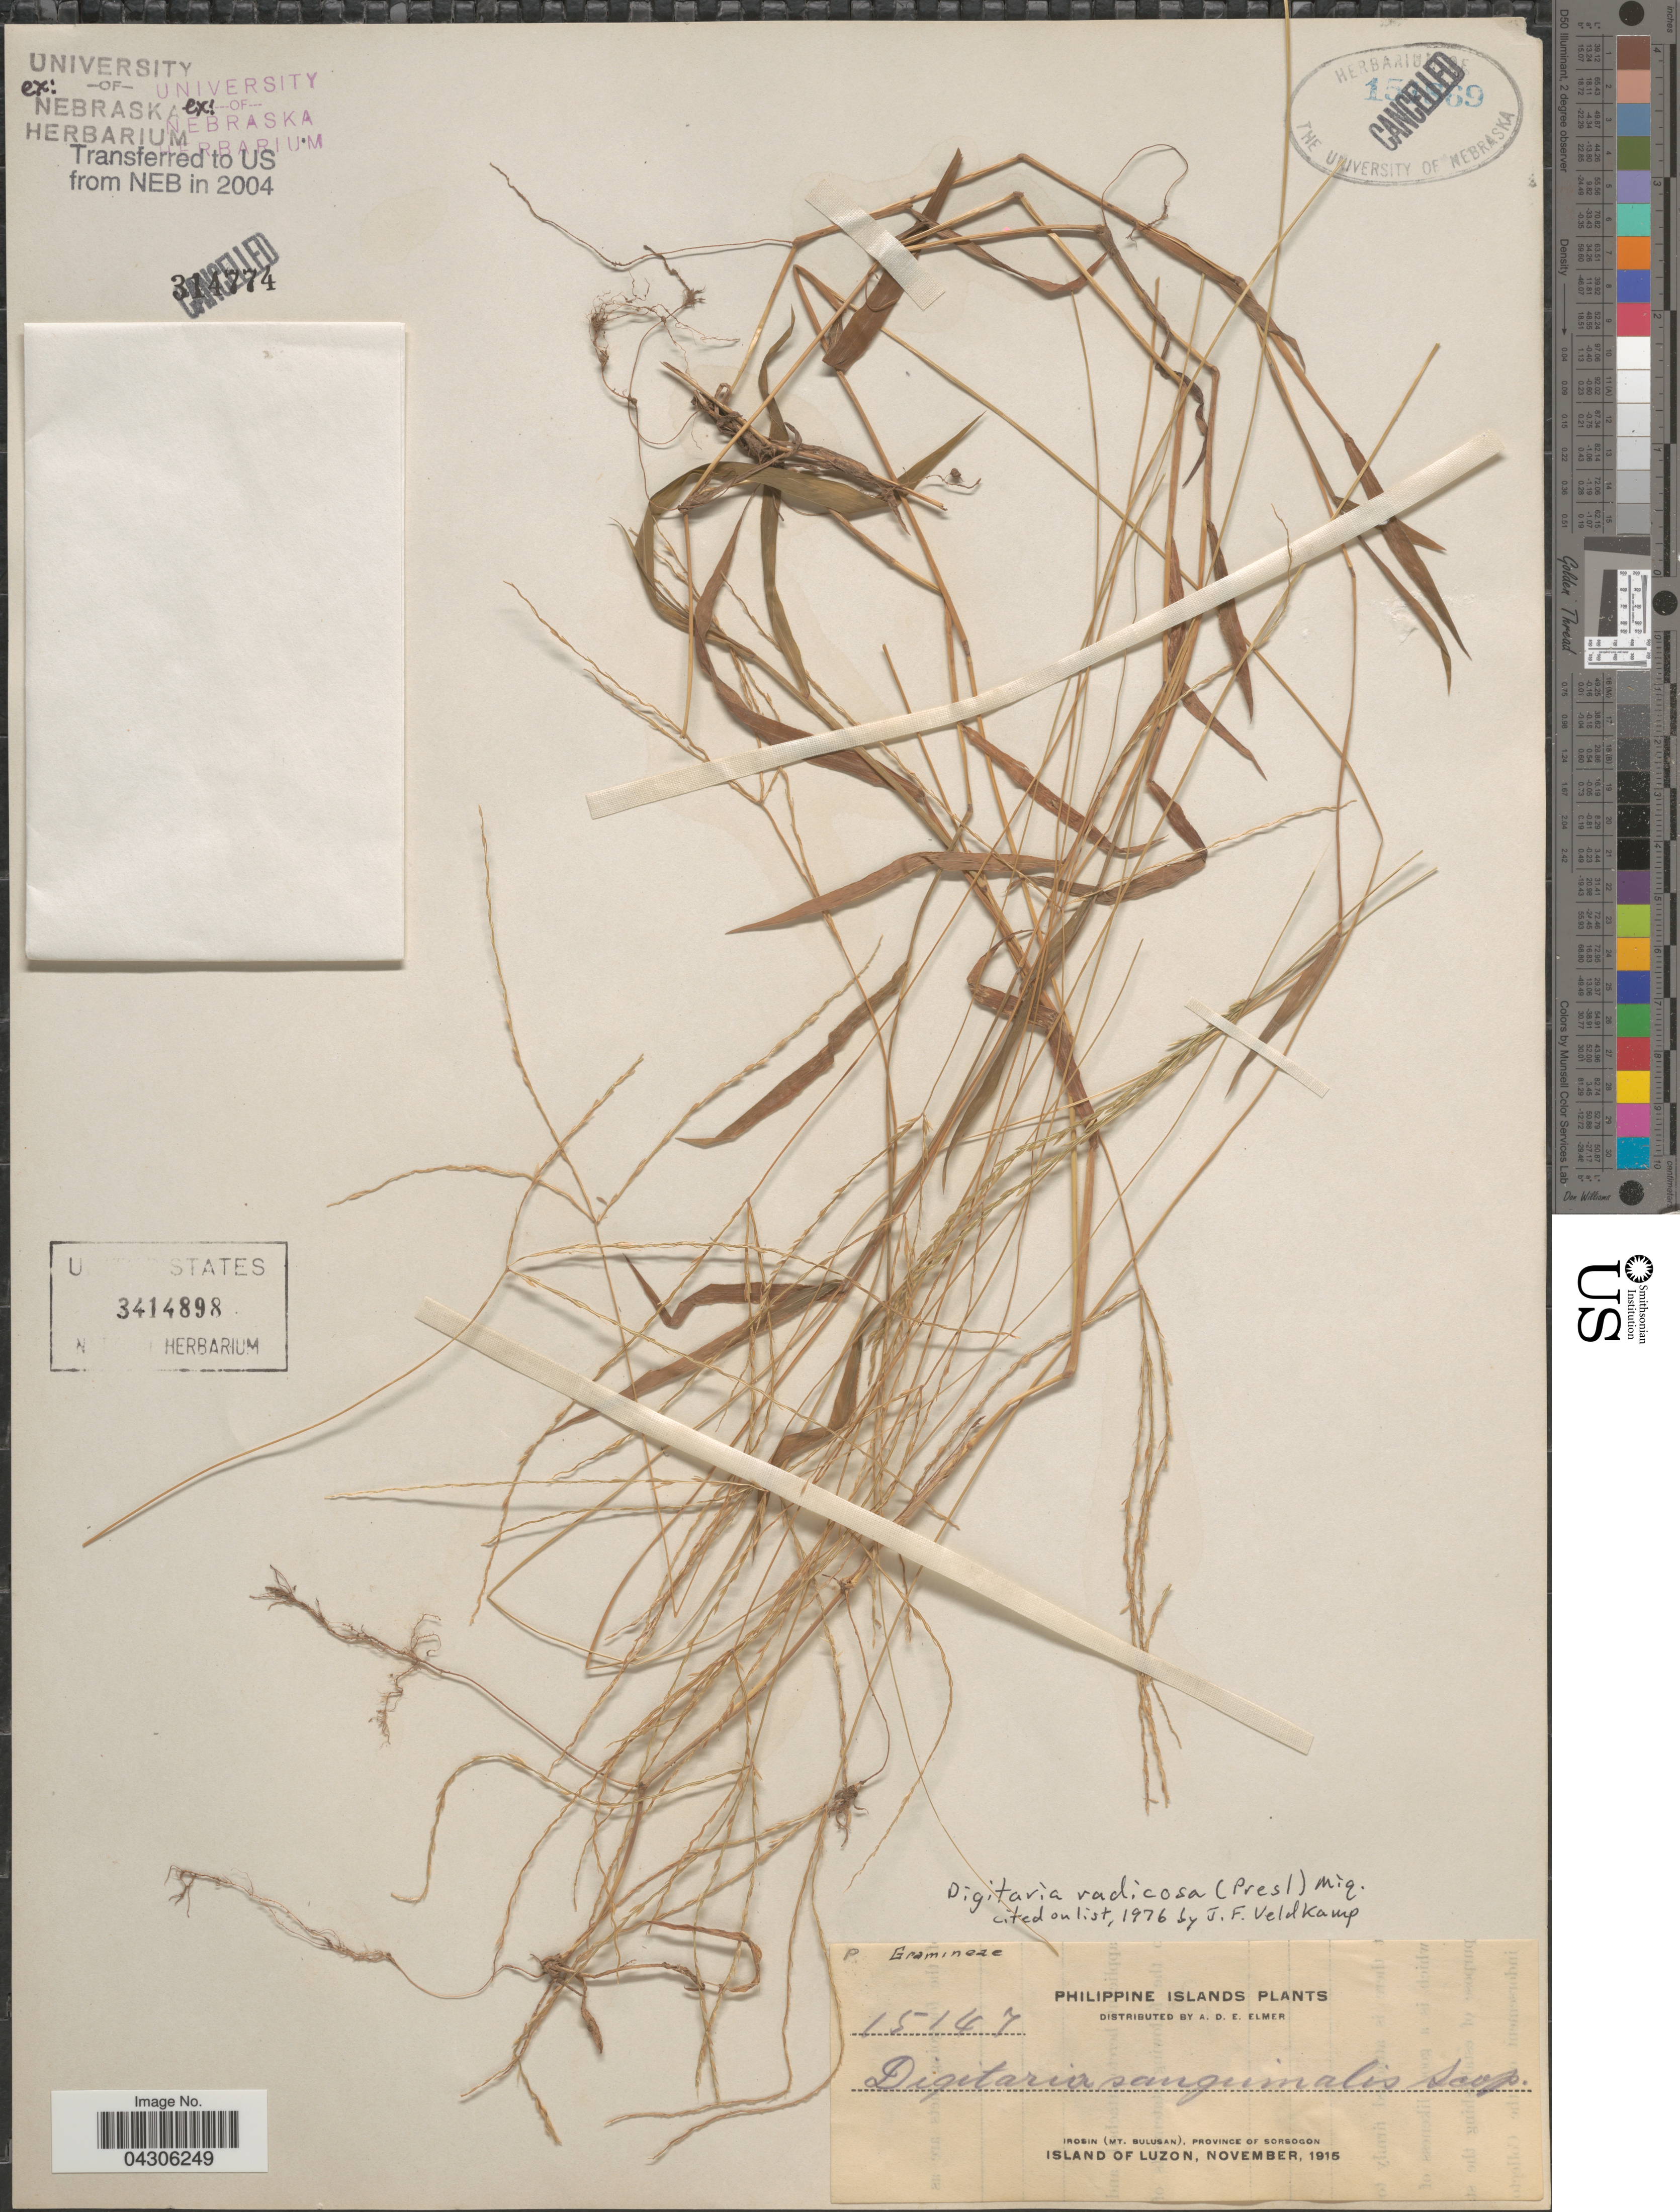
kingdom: Plantae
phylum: Tracheophyta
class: Liliopsida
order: Poales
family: Poaceae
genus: Digitaria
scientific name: Digitaria radicosa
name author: (J. Presl) Miq.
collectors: A. D. E. Elmer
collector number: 15147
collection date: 1915-11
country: Philippines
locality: Philippine Islands. Irosin (Mt. Bulusan), Province of Sorsogon. Island of Luzon.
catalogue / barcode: US 3414898